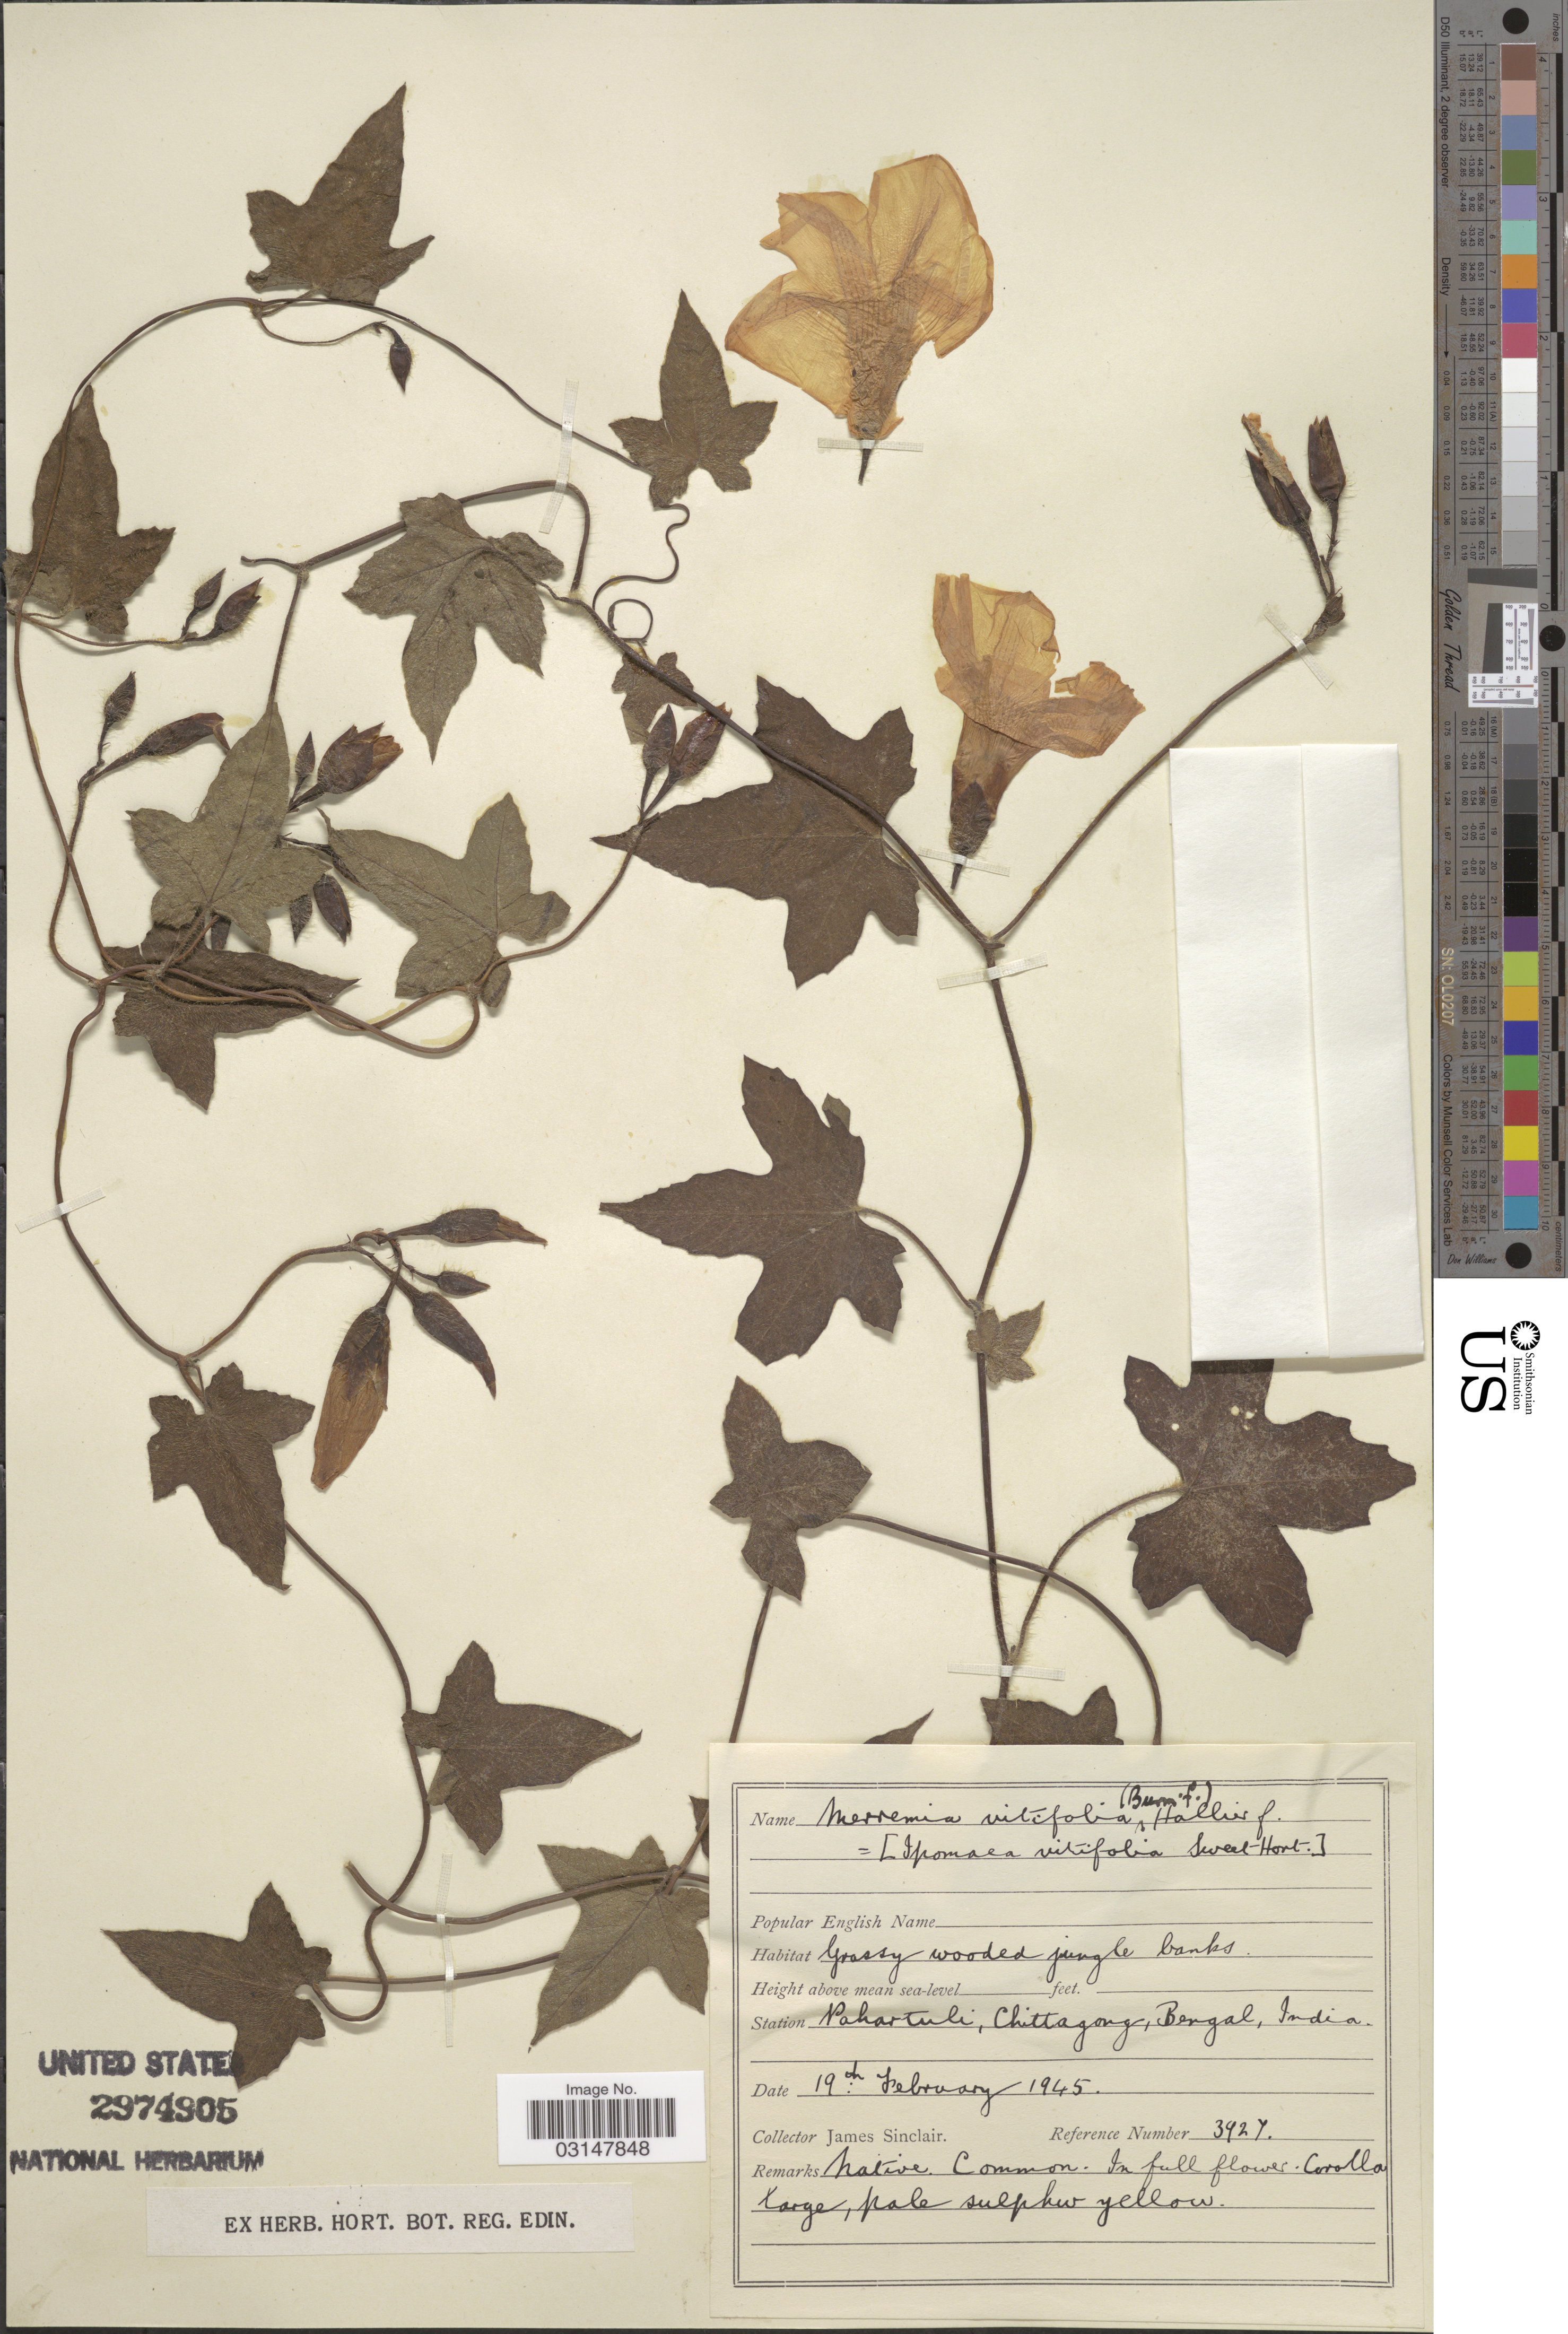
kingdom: Plantae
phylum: Tracheophyta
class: Magnoliopsida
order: Solanales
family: Convolvulaceae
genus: Distimake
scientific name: Distimake vitifolius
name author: (Burm. f.) Pisuttimarn & Petrongari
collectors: J. Sinclair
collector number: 3927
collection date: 1945-02-19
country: India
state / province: West Bengal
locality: Station Pahartuli, Chittagong, Bengal.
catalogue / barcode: US 2974905